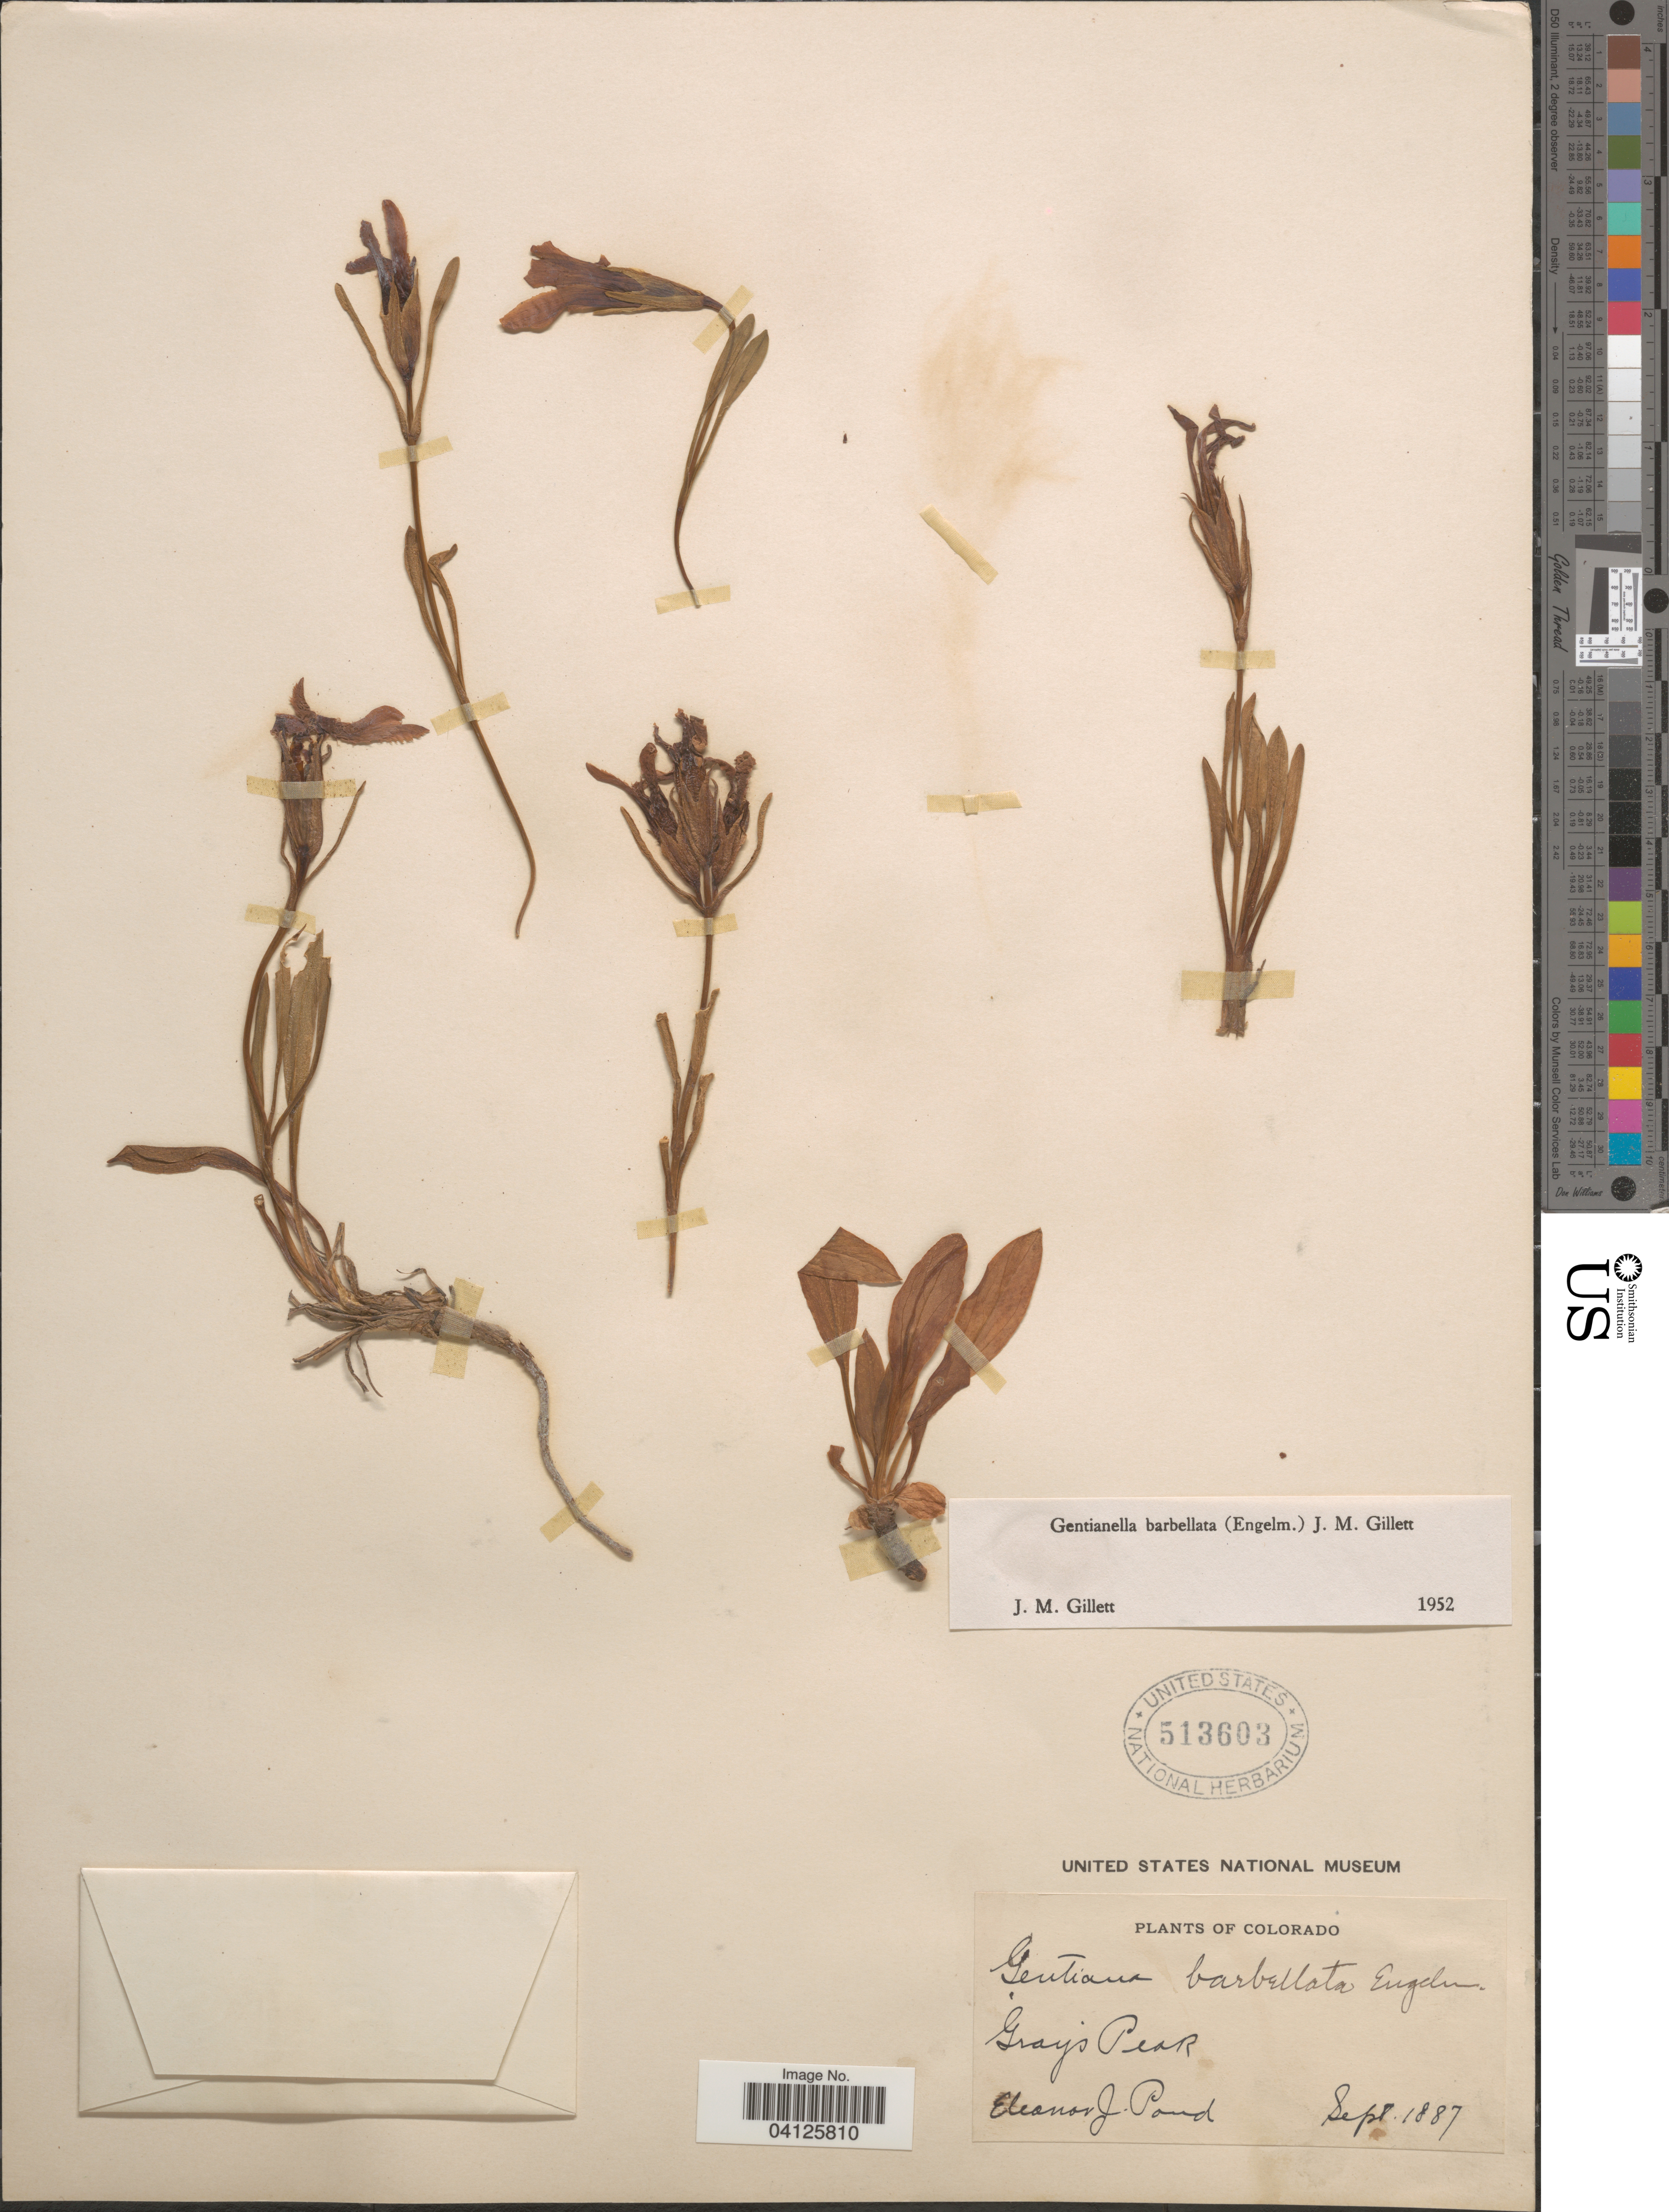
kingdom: Plantae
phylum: Tracheophyta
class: Magnoliopsida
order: Gentianales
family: Gentianaceae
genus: Gentianella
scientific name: Gentianella barbellata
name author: (Engelm.) J.M. Gillett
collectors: E. Pond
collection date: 1887-09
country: United States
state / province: Colorado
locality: Gray's Peak.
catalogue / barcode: US 513603